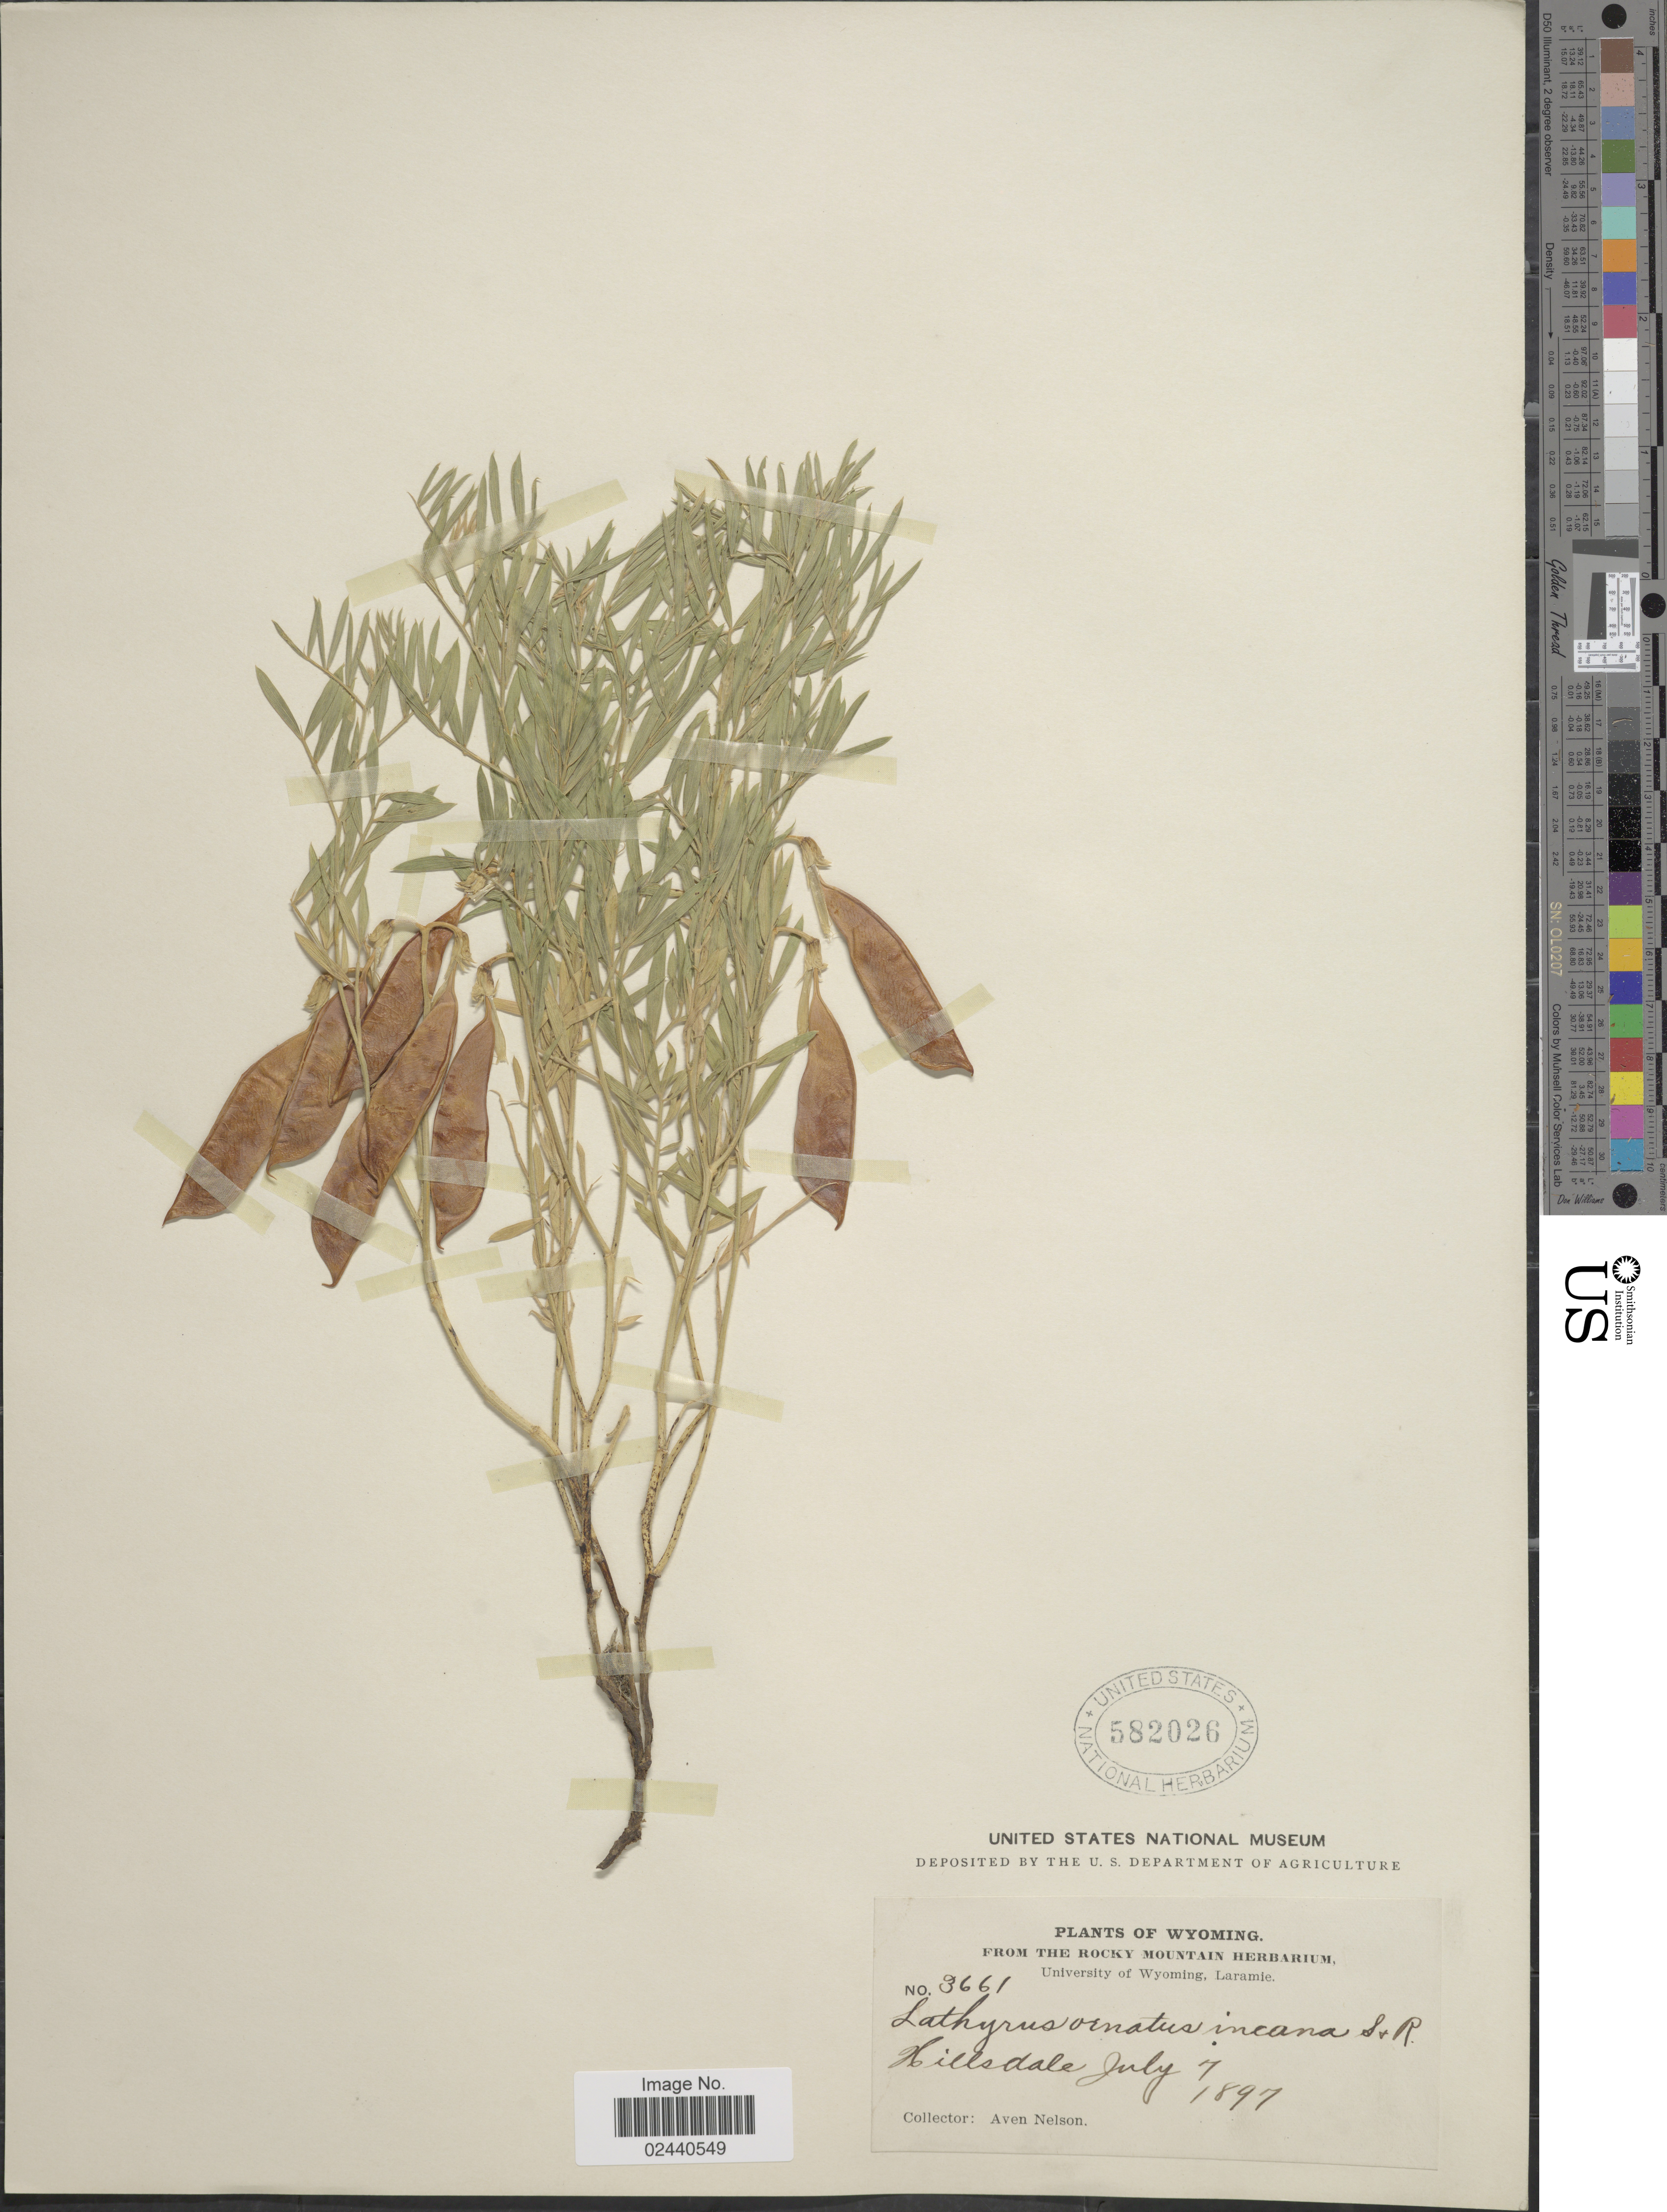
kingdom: Plantae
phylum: Tracheophyta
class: Magnoliopsida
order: Fabales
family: Fabaceae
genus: Lathyrus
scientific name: Lathyrus incanus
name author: (J.G. Sm. & Rydb.) Rydb.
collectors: A. Nelson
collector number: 3661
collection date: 1897-07-07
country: United States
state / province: Wyoming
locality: Hillsdale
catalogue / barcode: US 582026